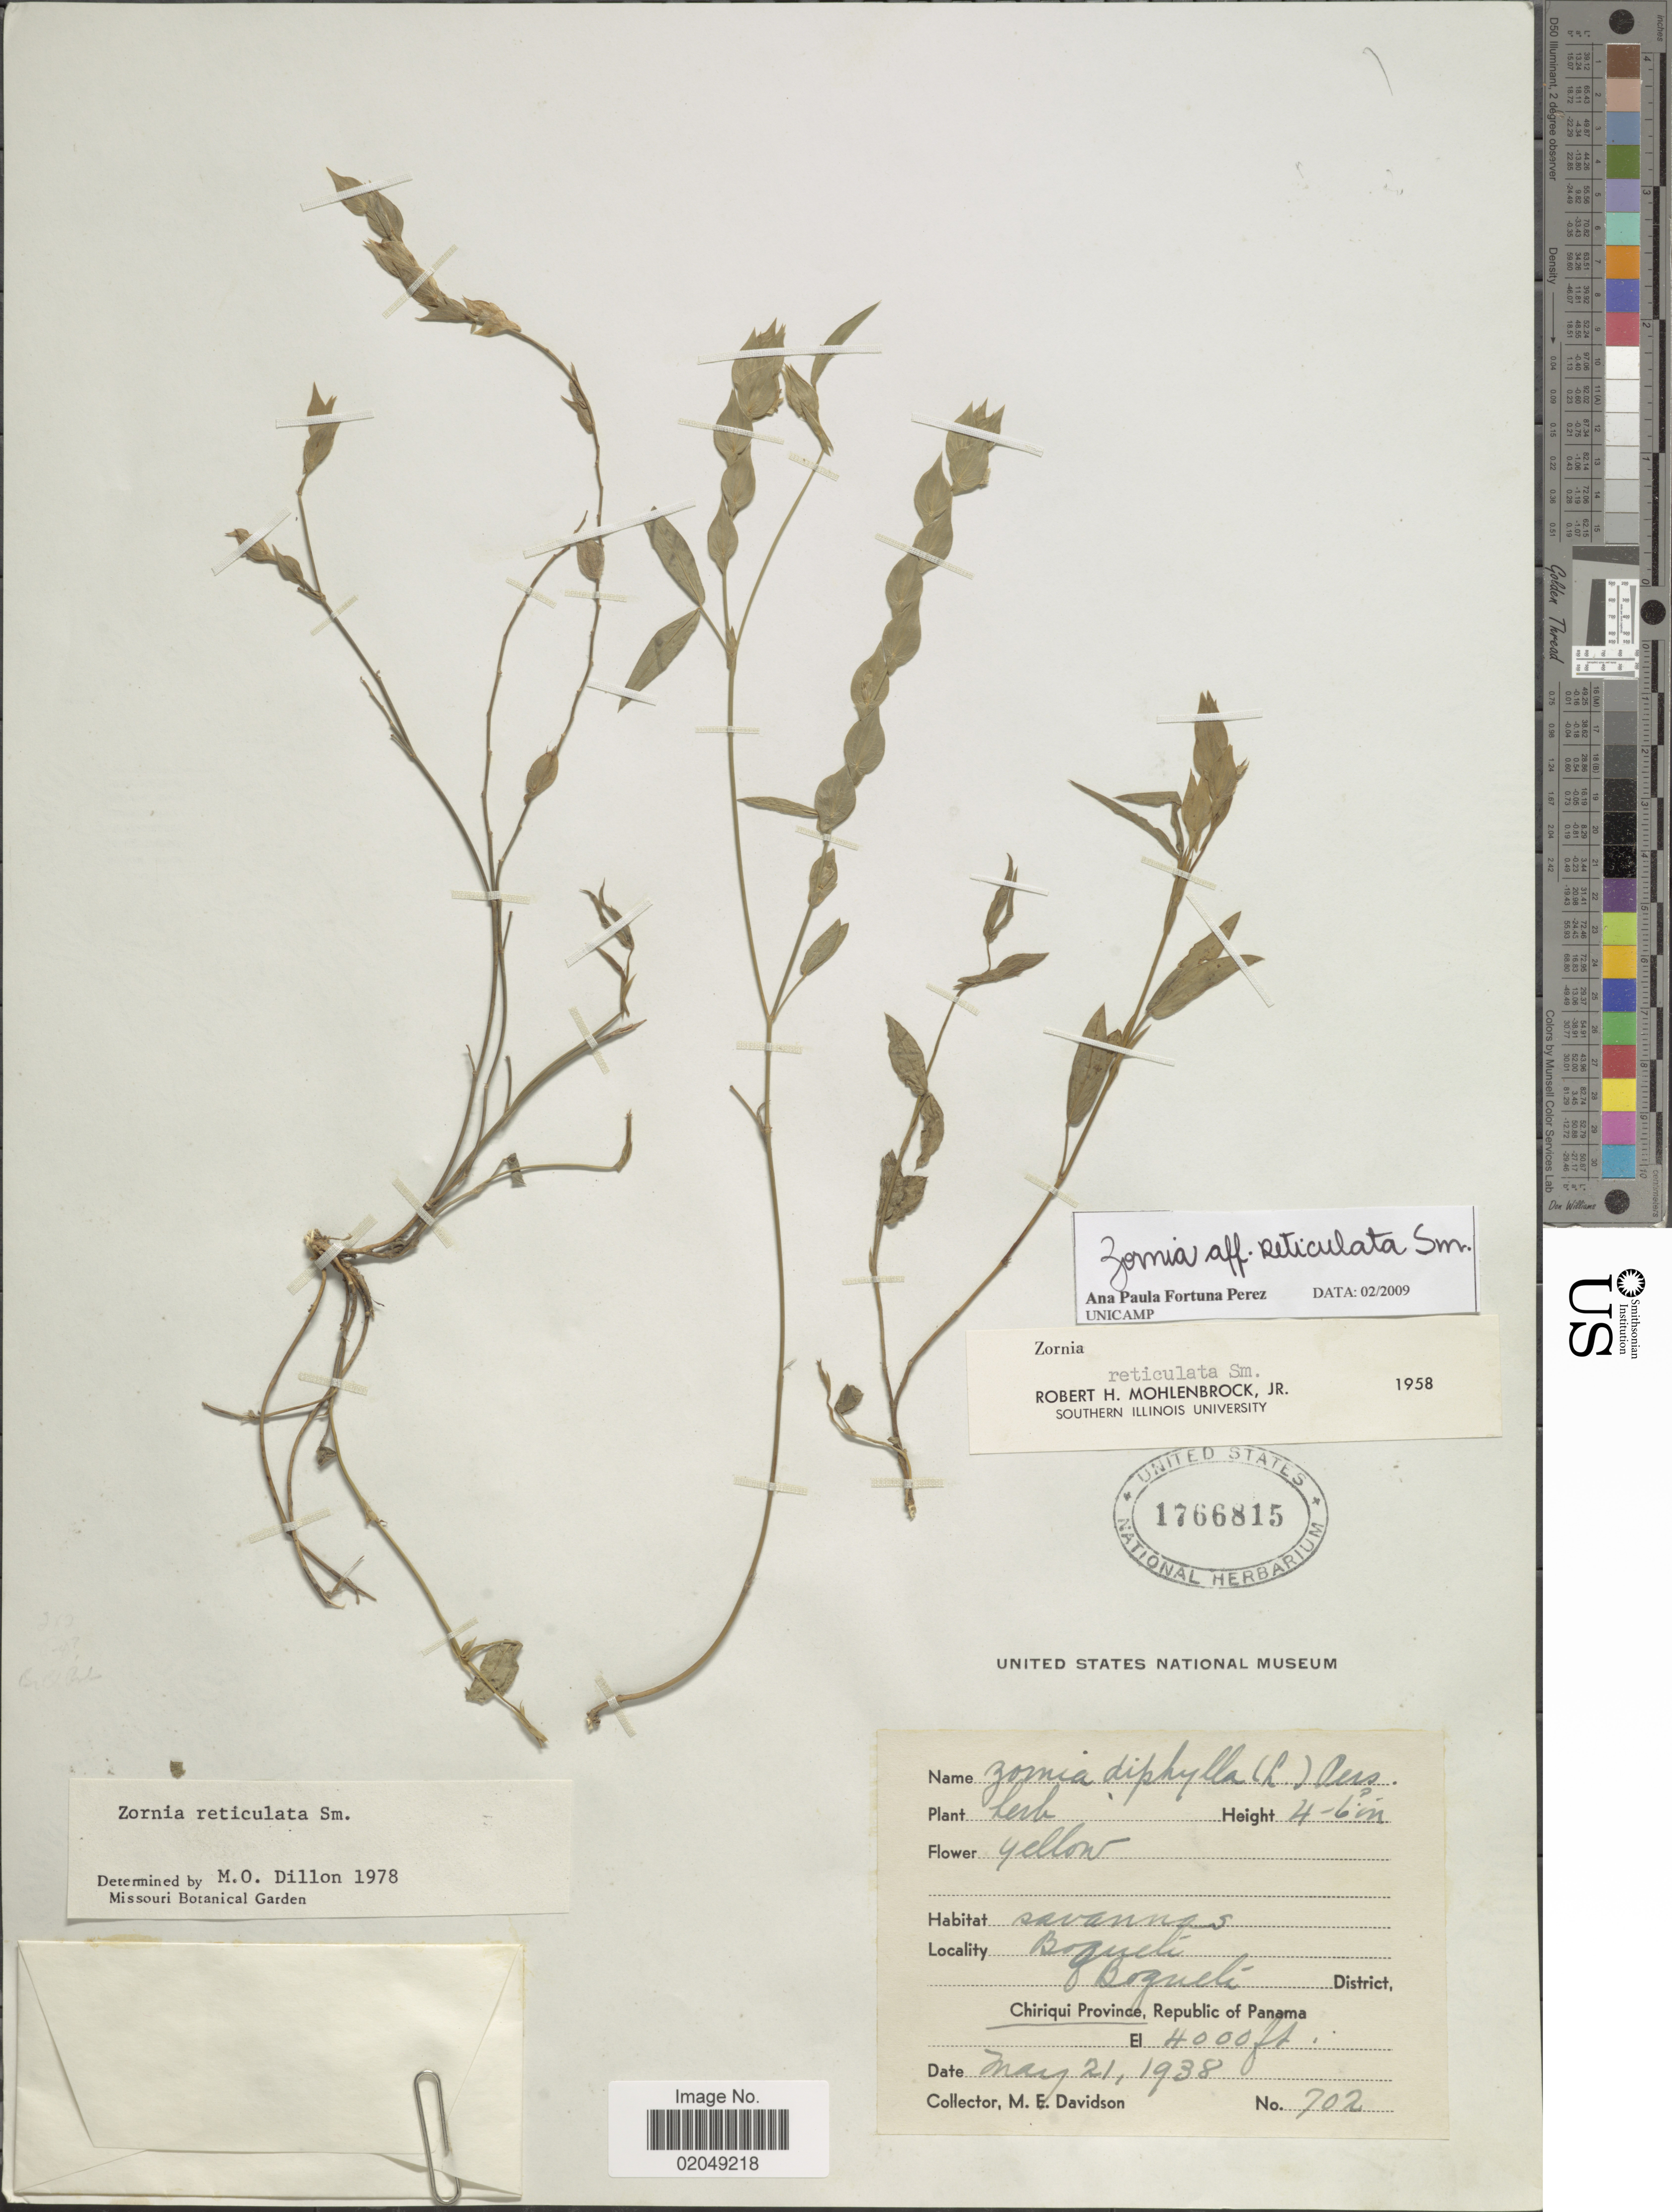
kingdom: Plantae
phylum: Tracheophyta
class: Magnoliopsida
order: Fabales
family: Fabaceae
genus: Zornia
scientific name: Zornia reticulata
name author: Sm.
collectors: M. E. Davidson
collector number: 702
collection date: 1938-05-21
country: Panama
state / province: Chiriqui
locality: Savannas, Boqueli, Boqueli, Boqueli District, Republic of Panama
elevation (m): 1219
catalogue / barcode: US 1766815